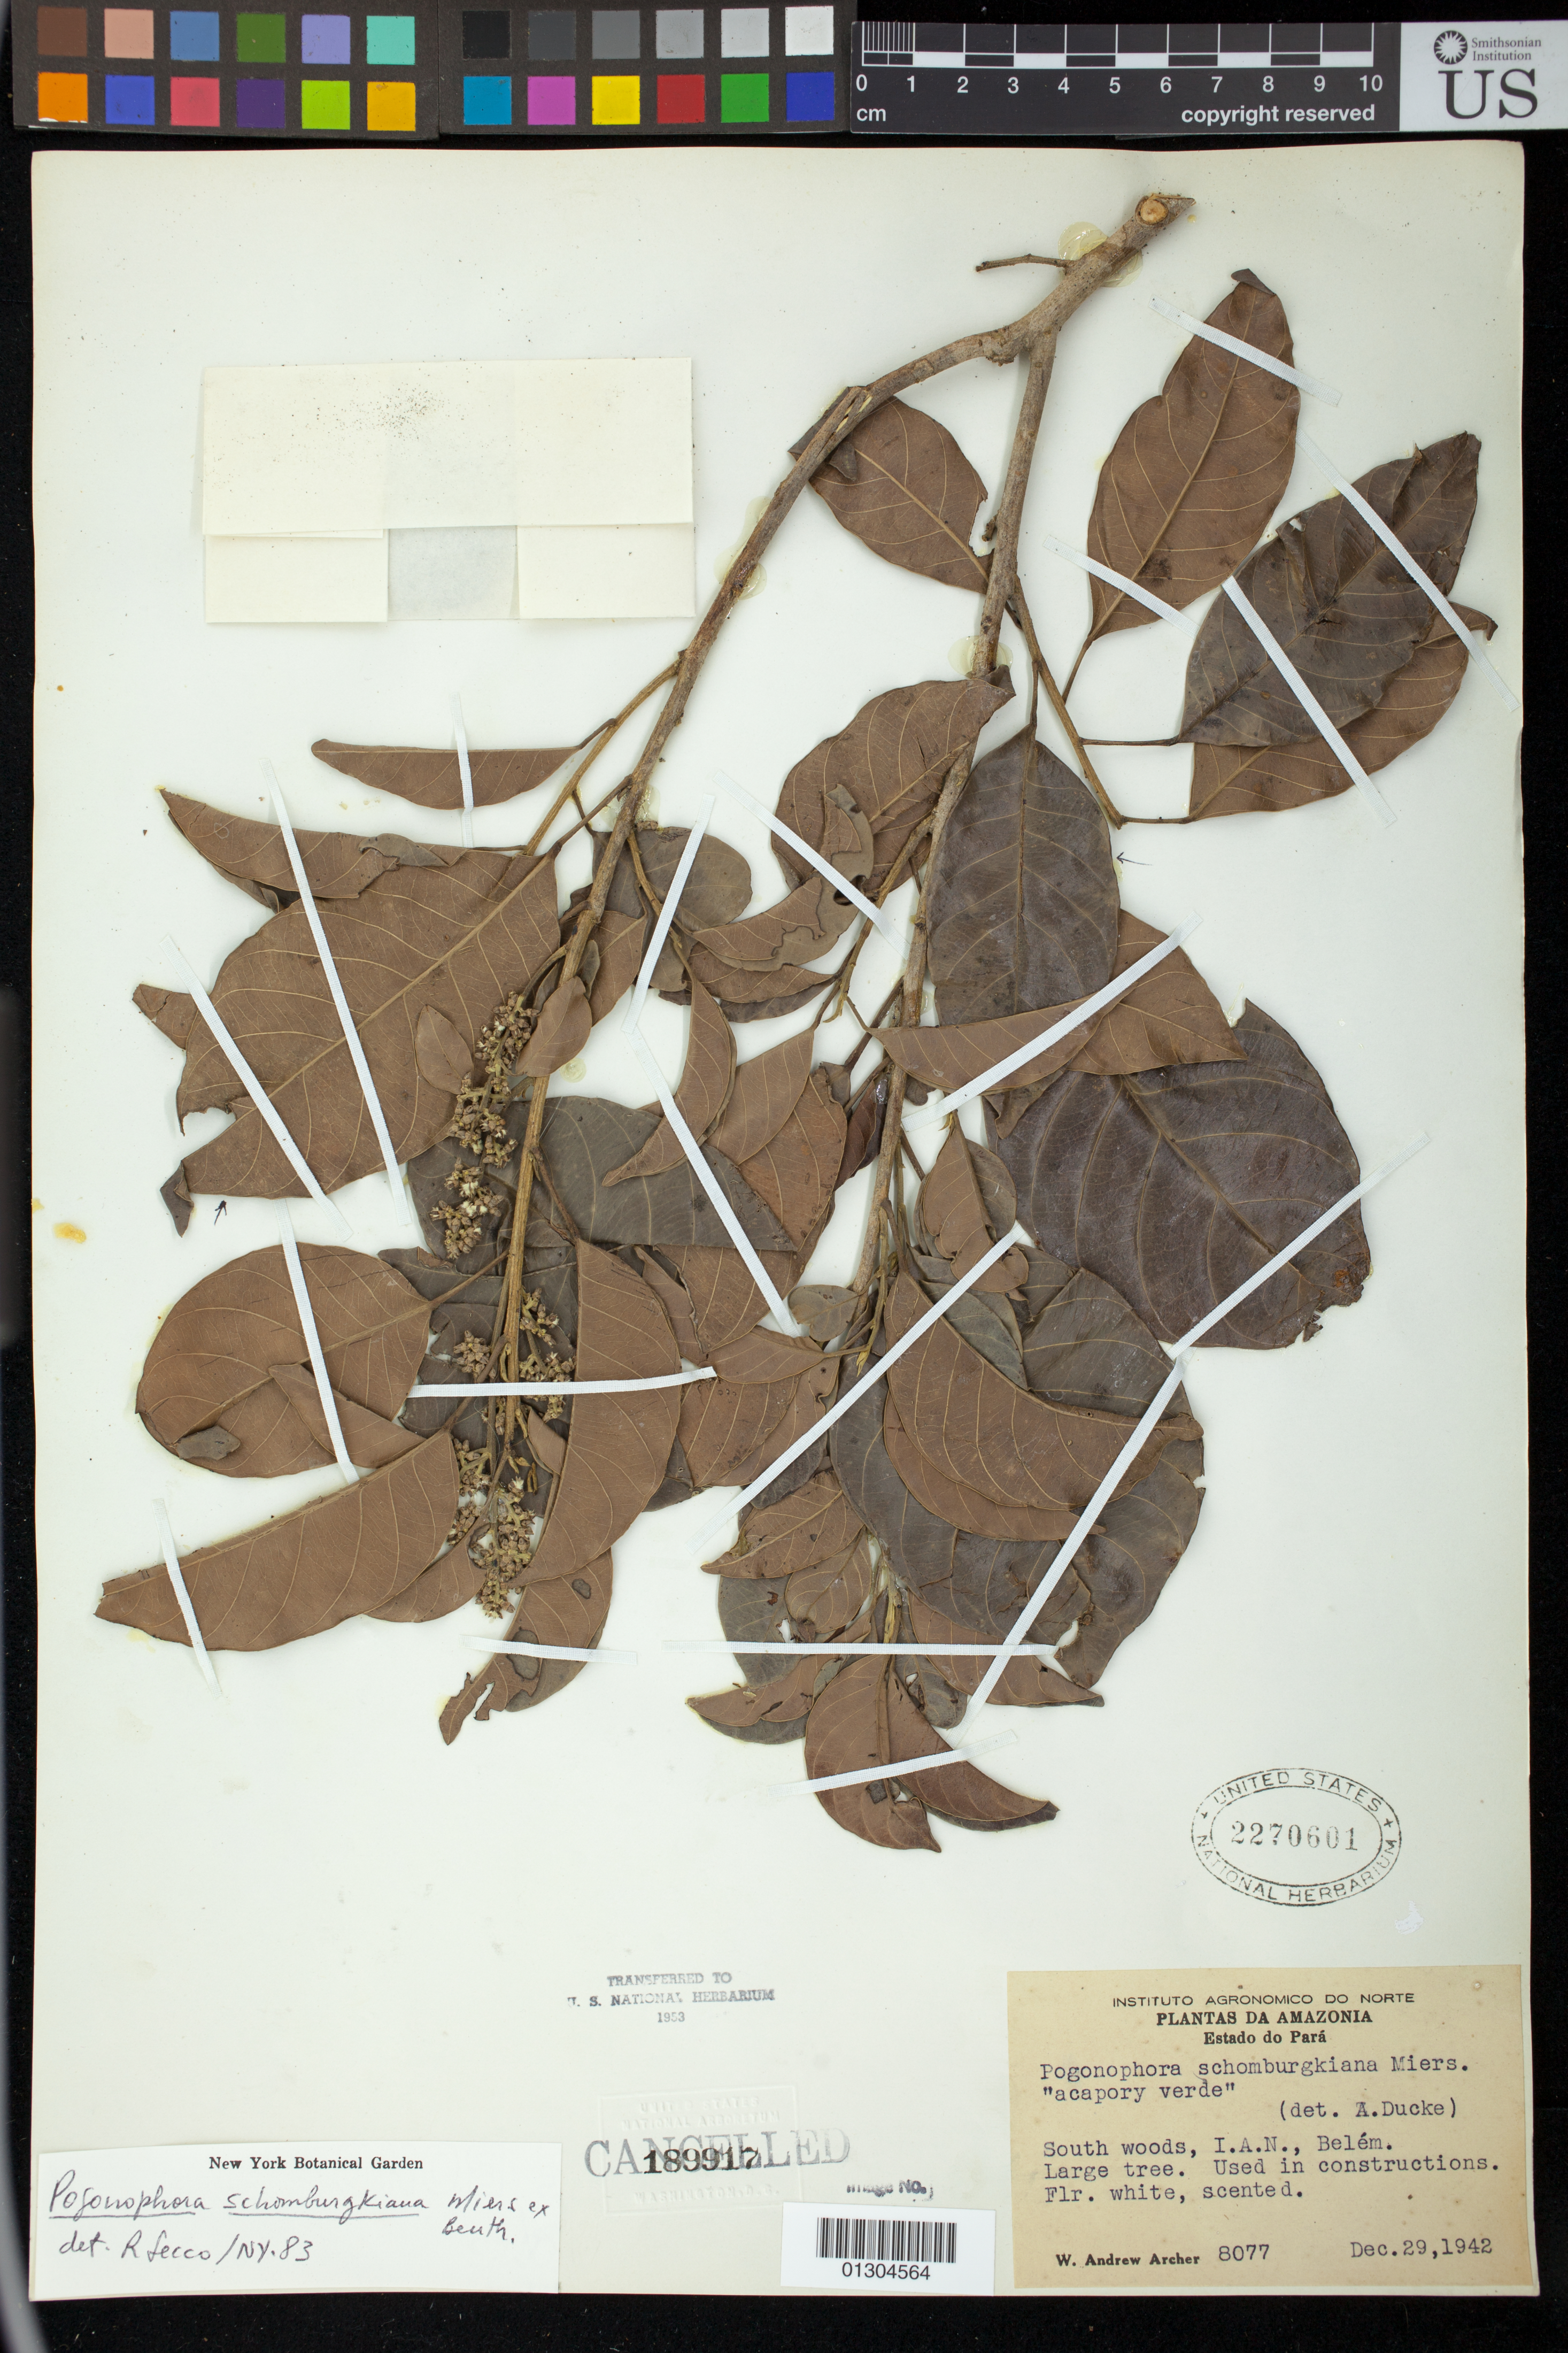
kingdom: Plantae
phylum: Tracheophyta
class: Magnoliopsida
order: Malpighiales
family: Peraceae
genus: Pogonophora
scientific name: Pogonophora schomburgkiana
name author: Miers ex Benth.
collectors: W. A. Archer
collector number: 8077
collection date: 1942-12-29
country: Brazil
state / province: Para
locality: South woods, I.A.N., Belem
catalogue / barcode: US 2270601